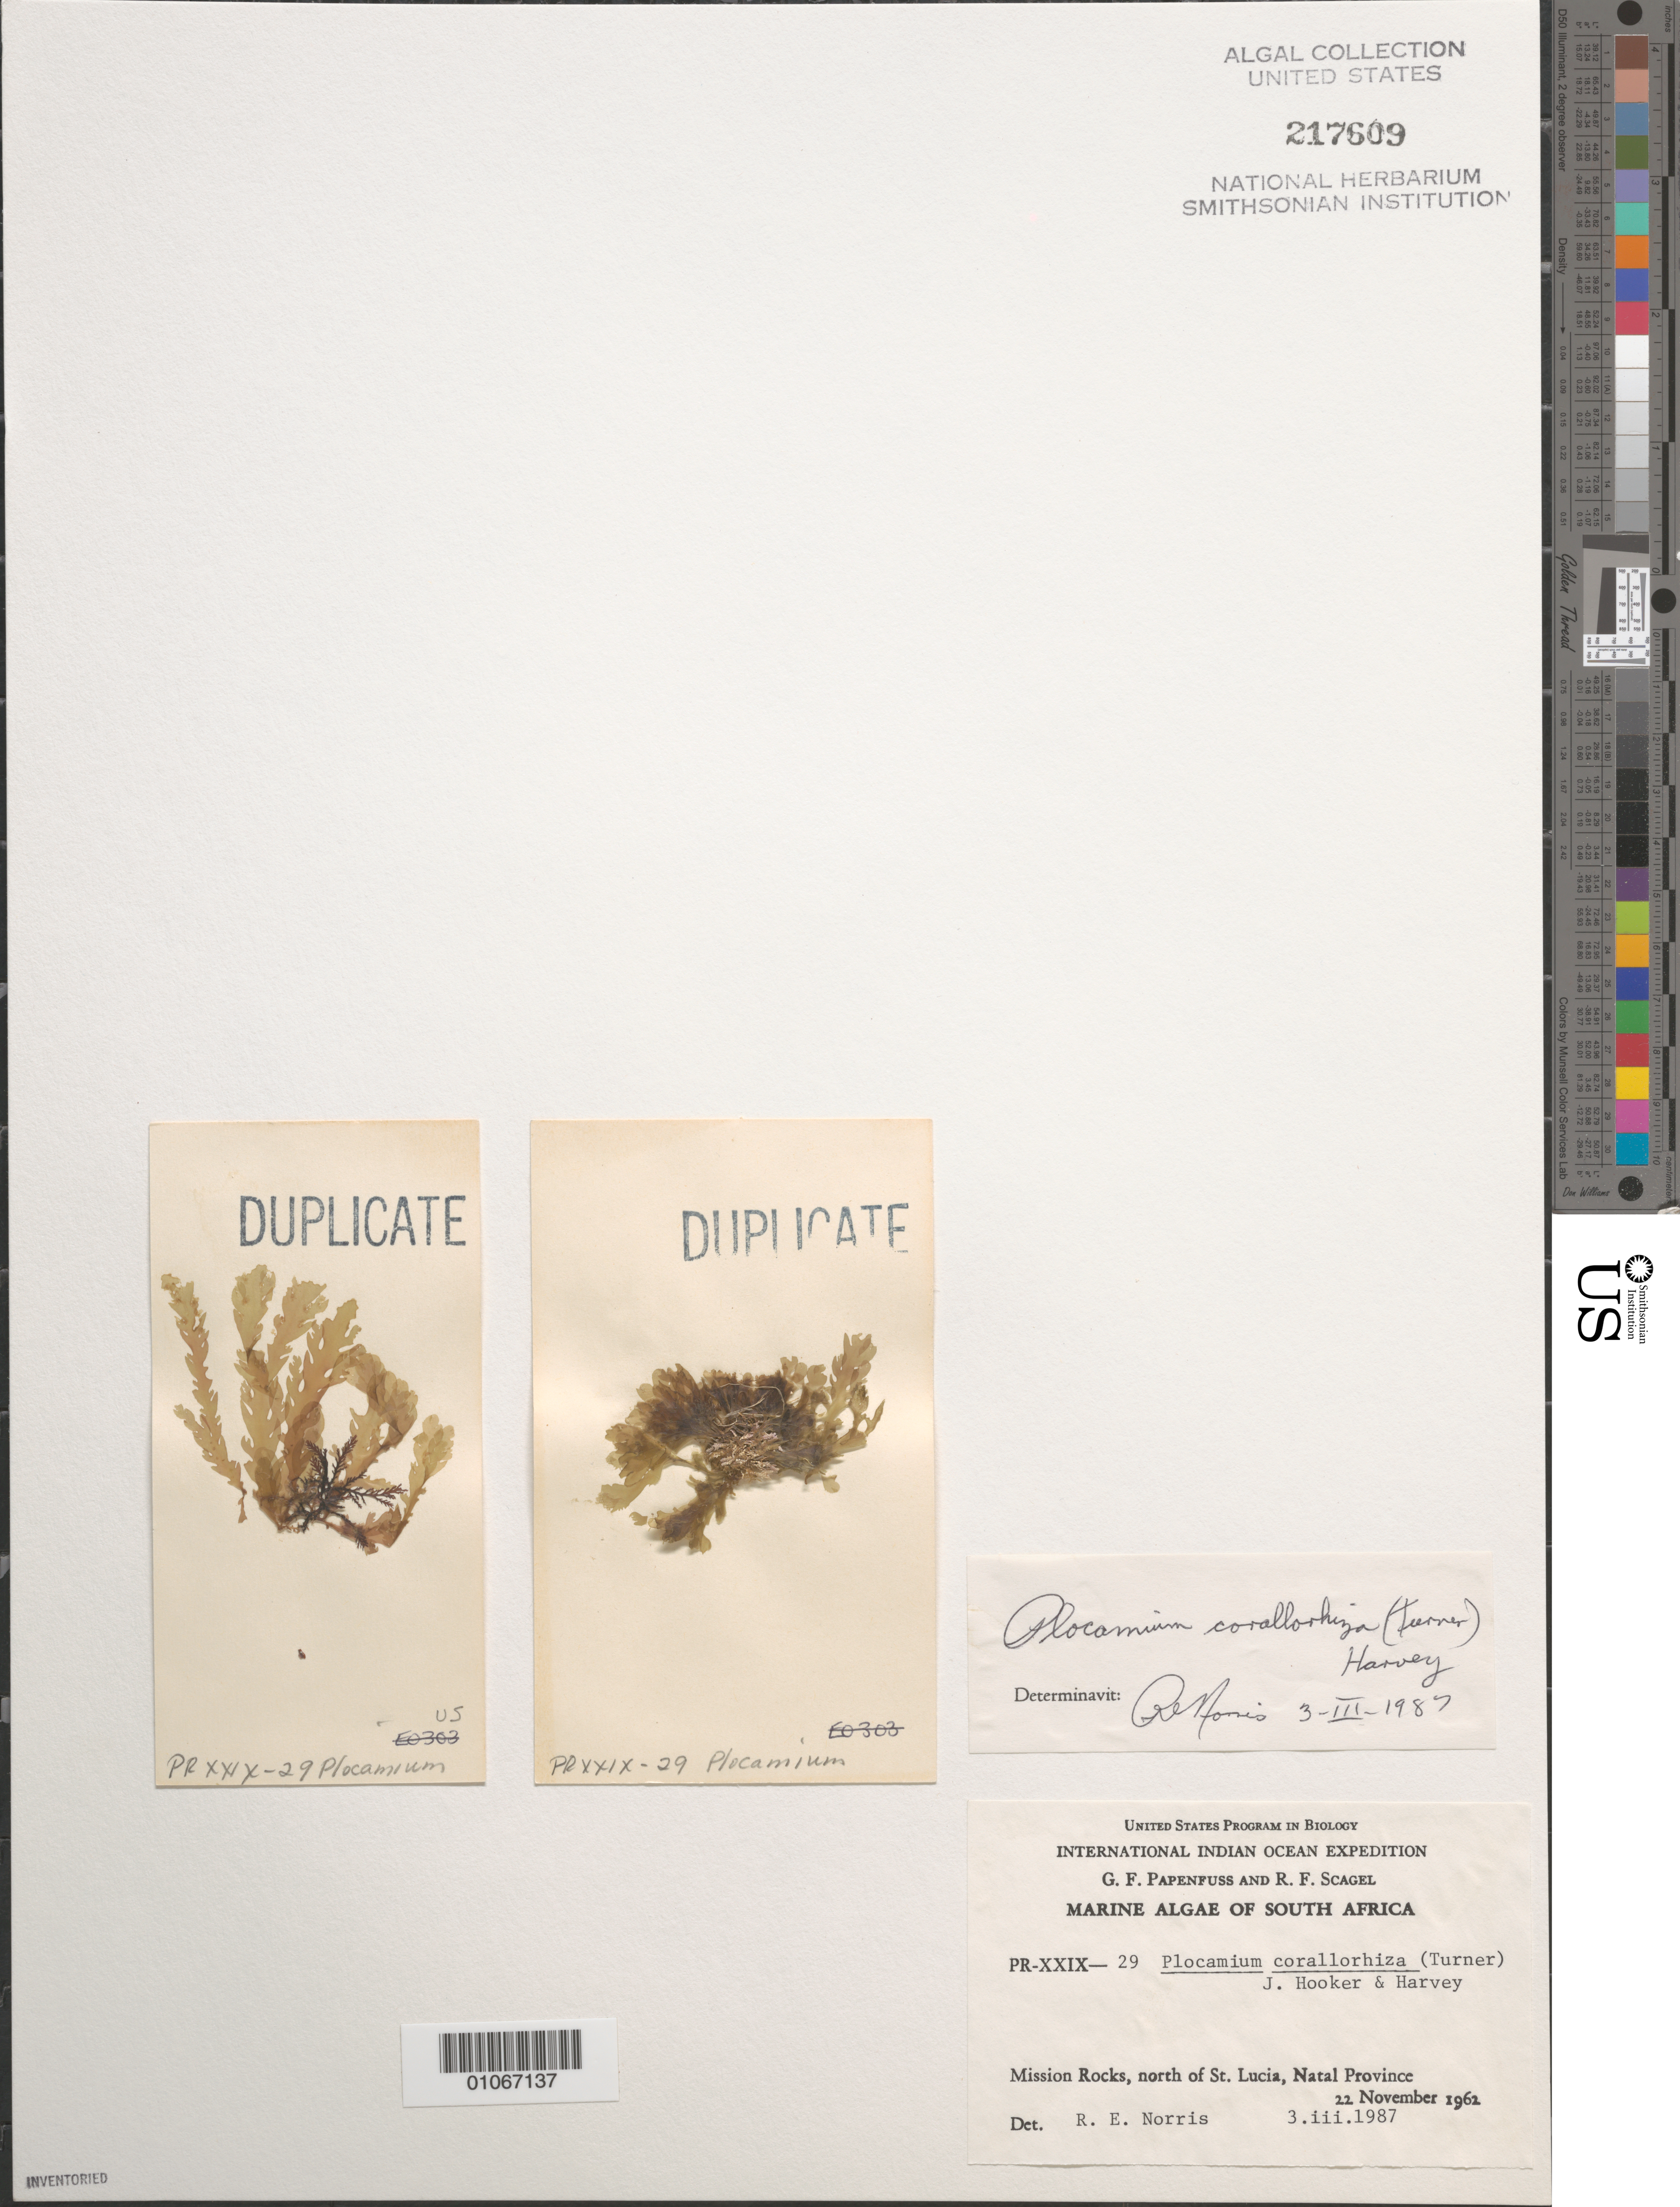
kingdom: Plantae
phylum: Rhodophyta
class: Florideophyceae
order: Plocamiales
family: Plocamiaceae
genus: Plocamium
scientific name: Plocamium corallorhiza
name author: (Turner) Hook. f. & Harv.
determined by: Norris, R. E.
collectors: G. Papenfuss & R. F. Scagel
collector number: PR-XXIX-29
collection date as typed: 22 Nov 1962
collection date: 1962-11-22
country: South Africa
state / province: KwaZulu-Natal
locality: Mission Rocks, north of St. Lucia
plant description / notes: International Indian Ocean Expedition, 1962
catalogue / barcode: US 217609